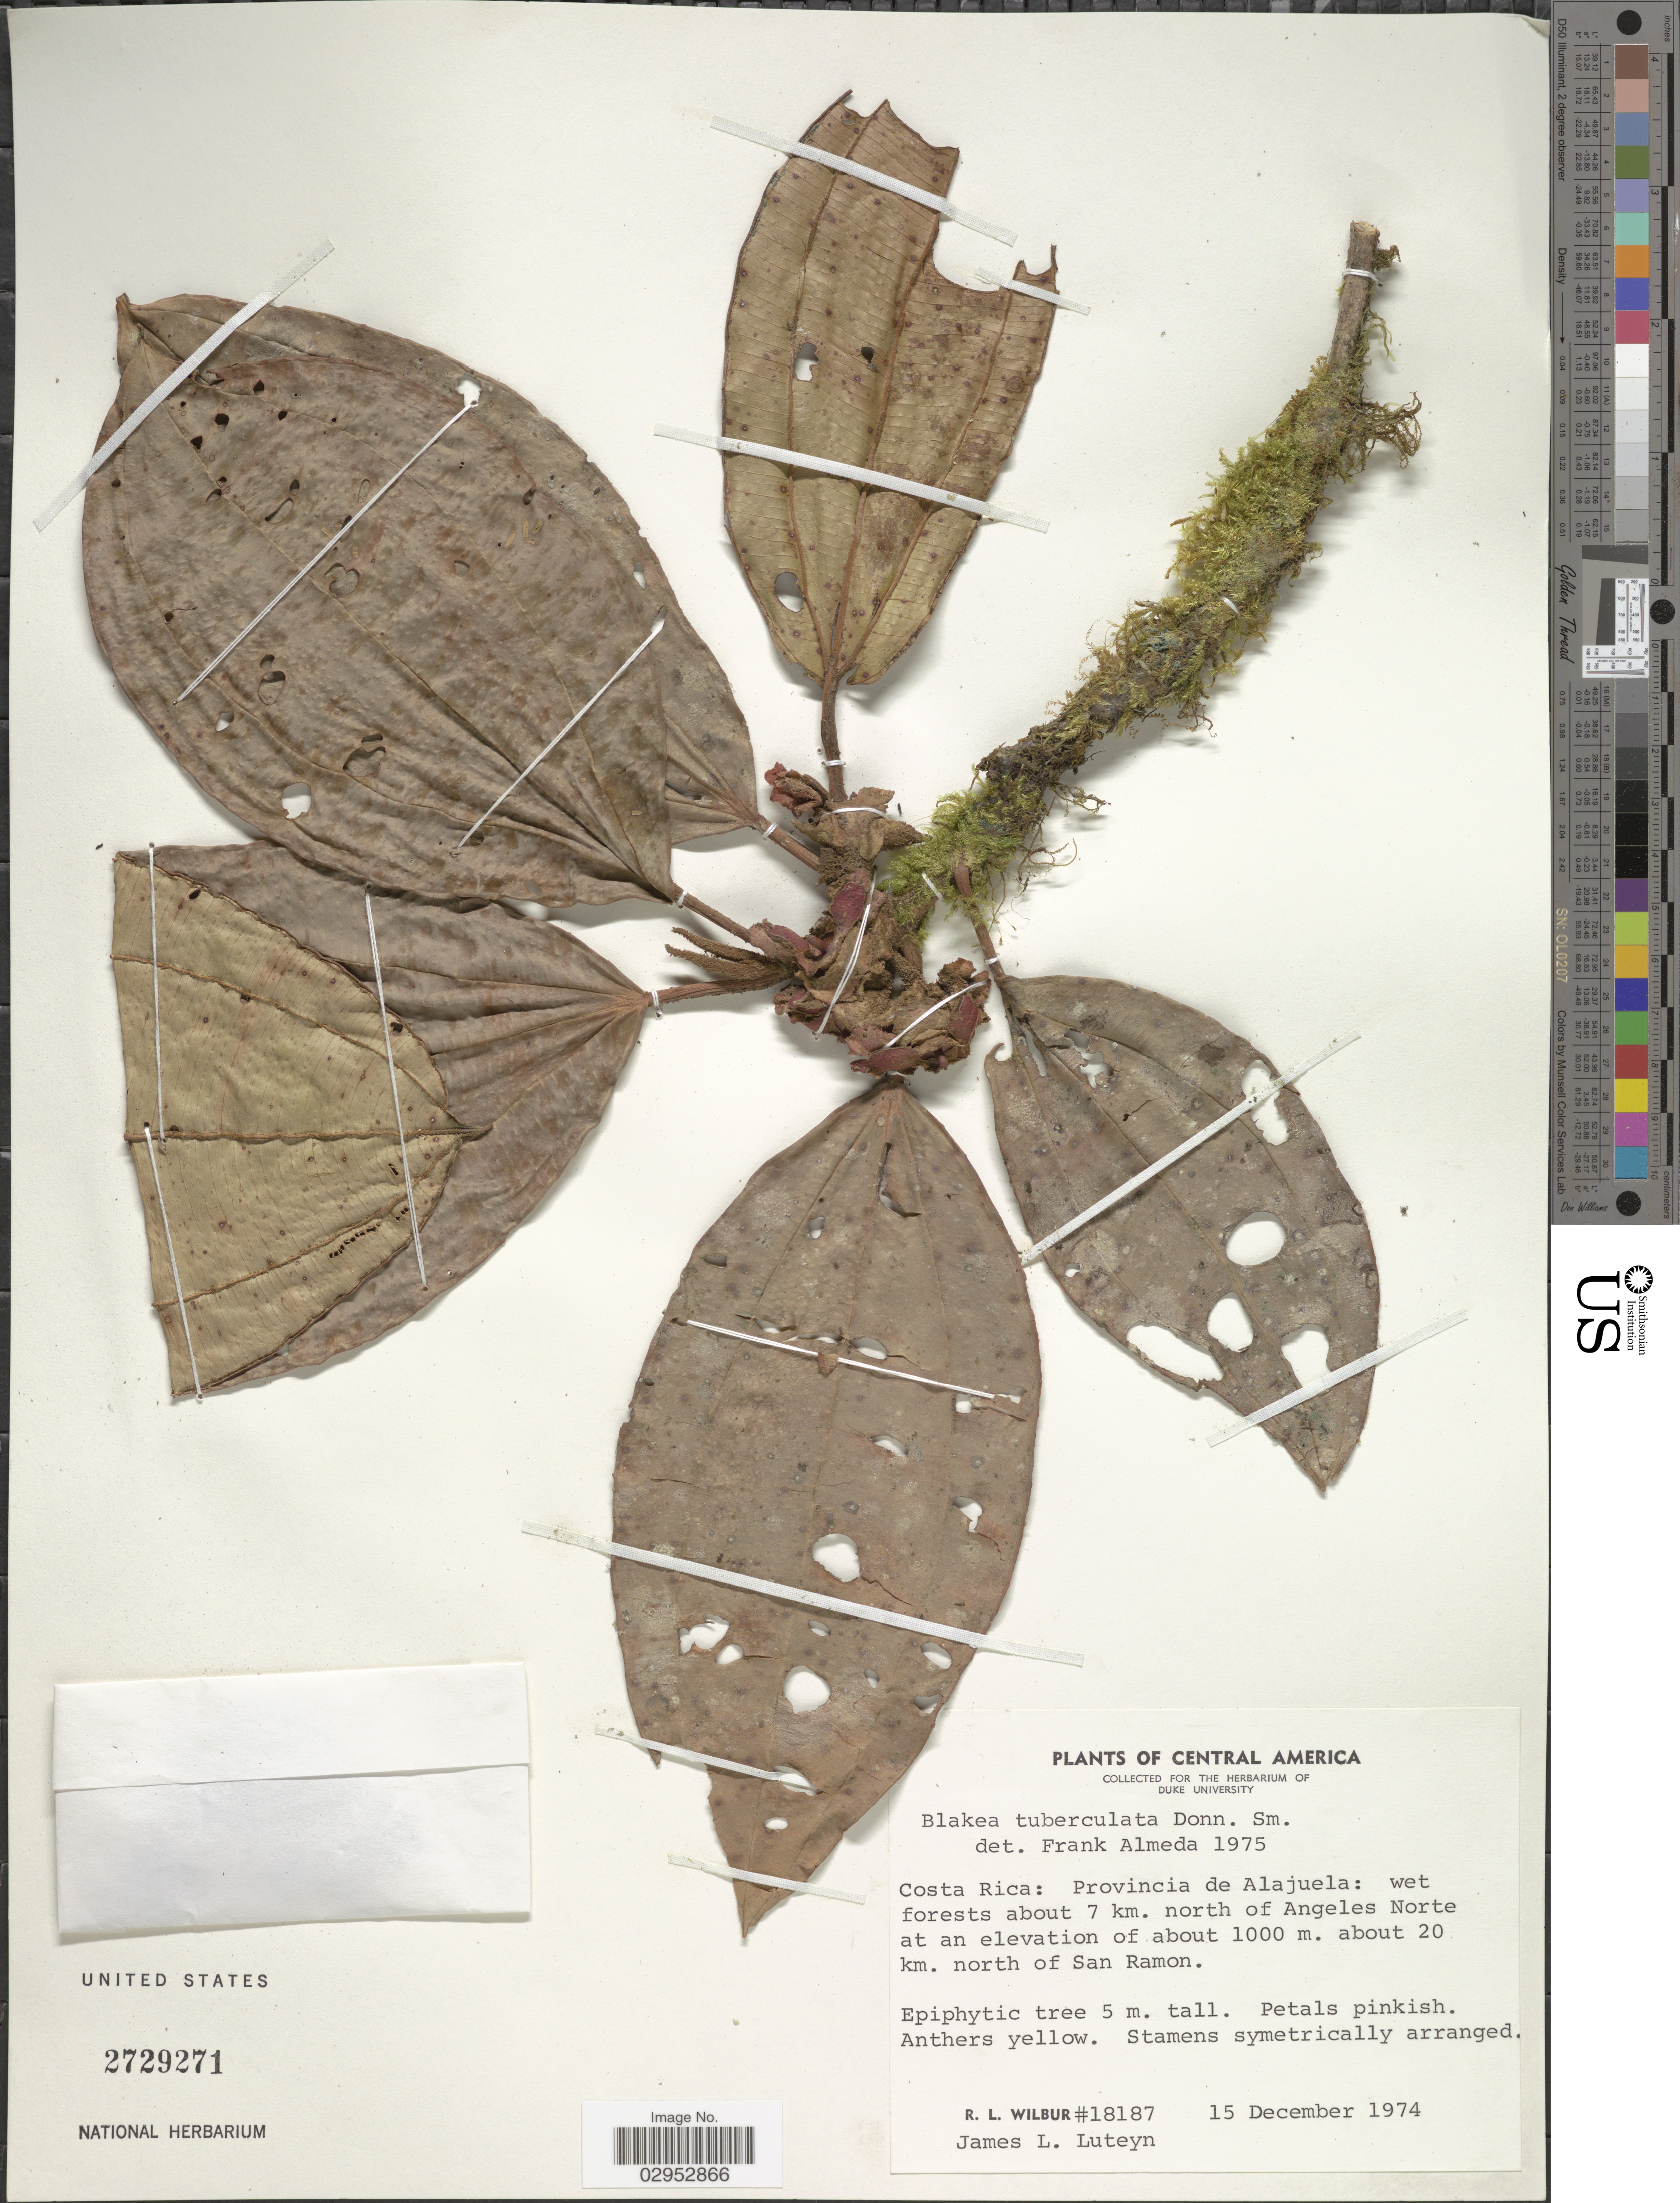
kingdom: Plantae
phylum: Tracheophyta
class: Magnoliopsida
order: Myrtales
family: Melastomataceae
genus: Blakea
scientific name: Blakea tuberculata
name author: Donn. Sm.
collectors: R. L. Wilbur & J. L. Luteyn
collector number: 18187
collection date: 1974-12-15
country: Costa Rica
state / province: Alajuela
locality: Wet forests about 7 km. north of Angeles Norte, about 20 km. north of San Ramon.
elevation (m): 1000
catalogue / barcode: US 2729271